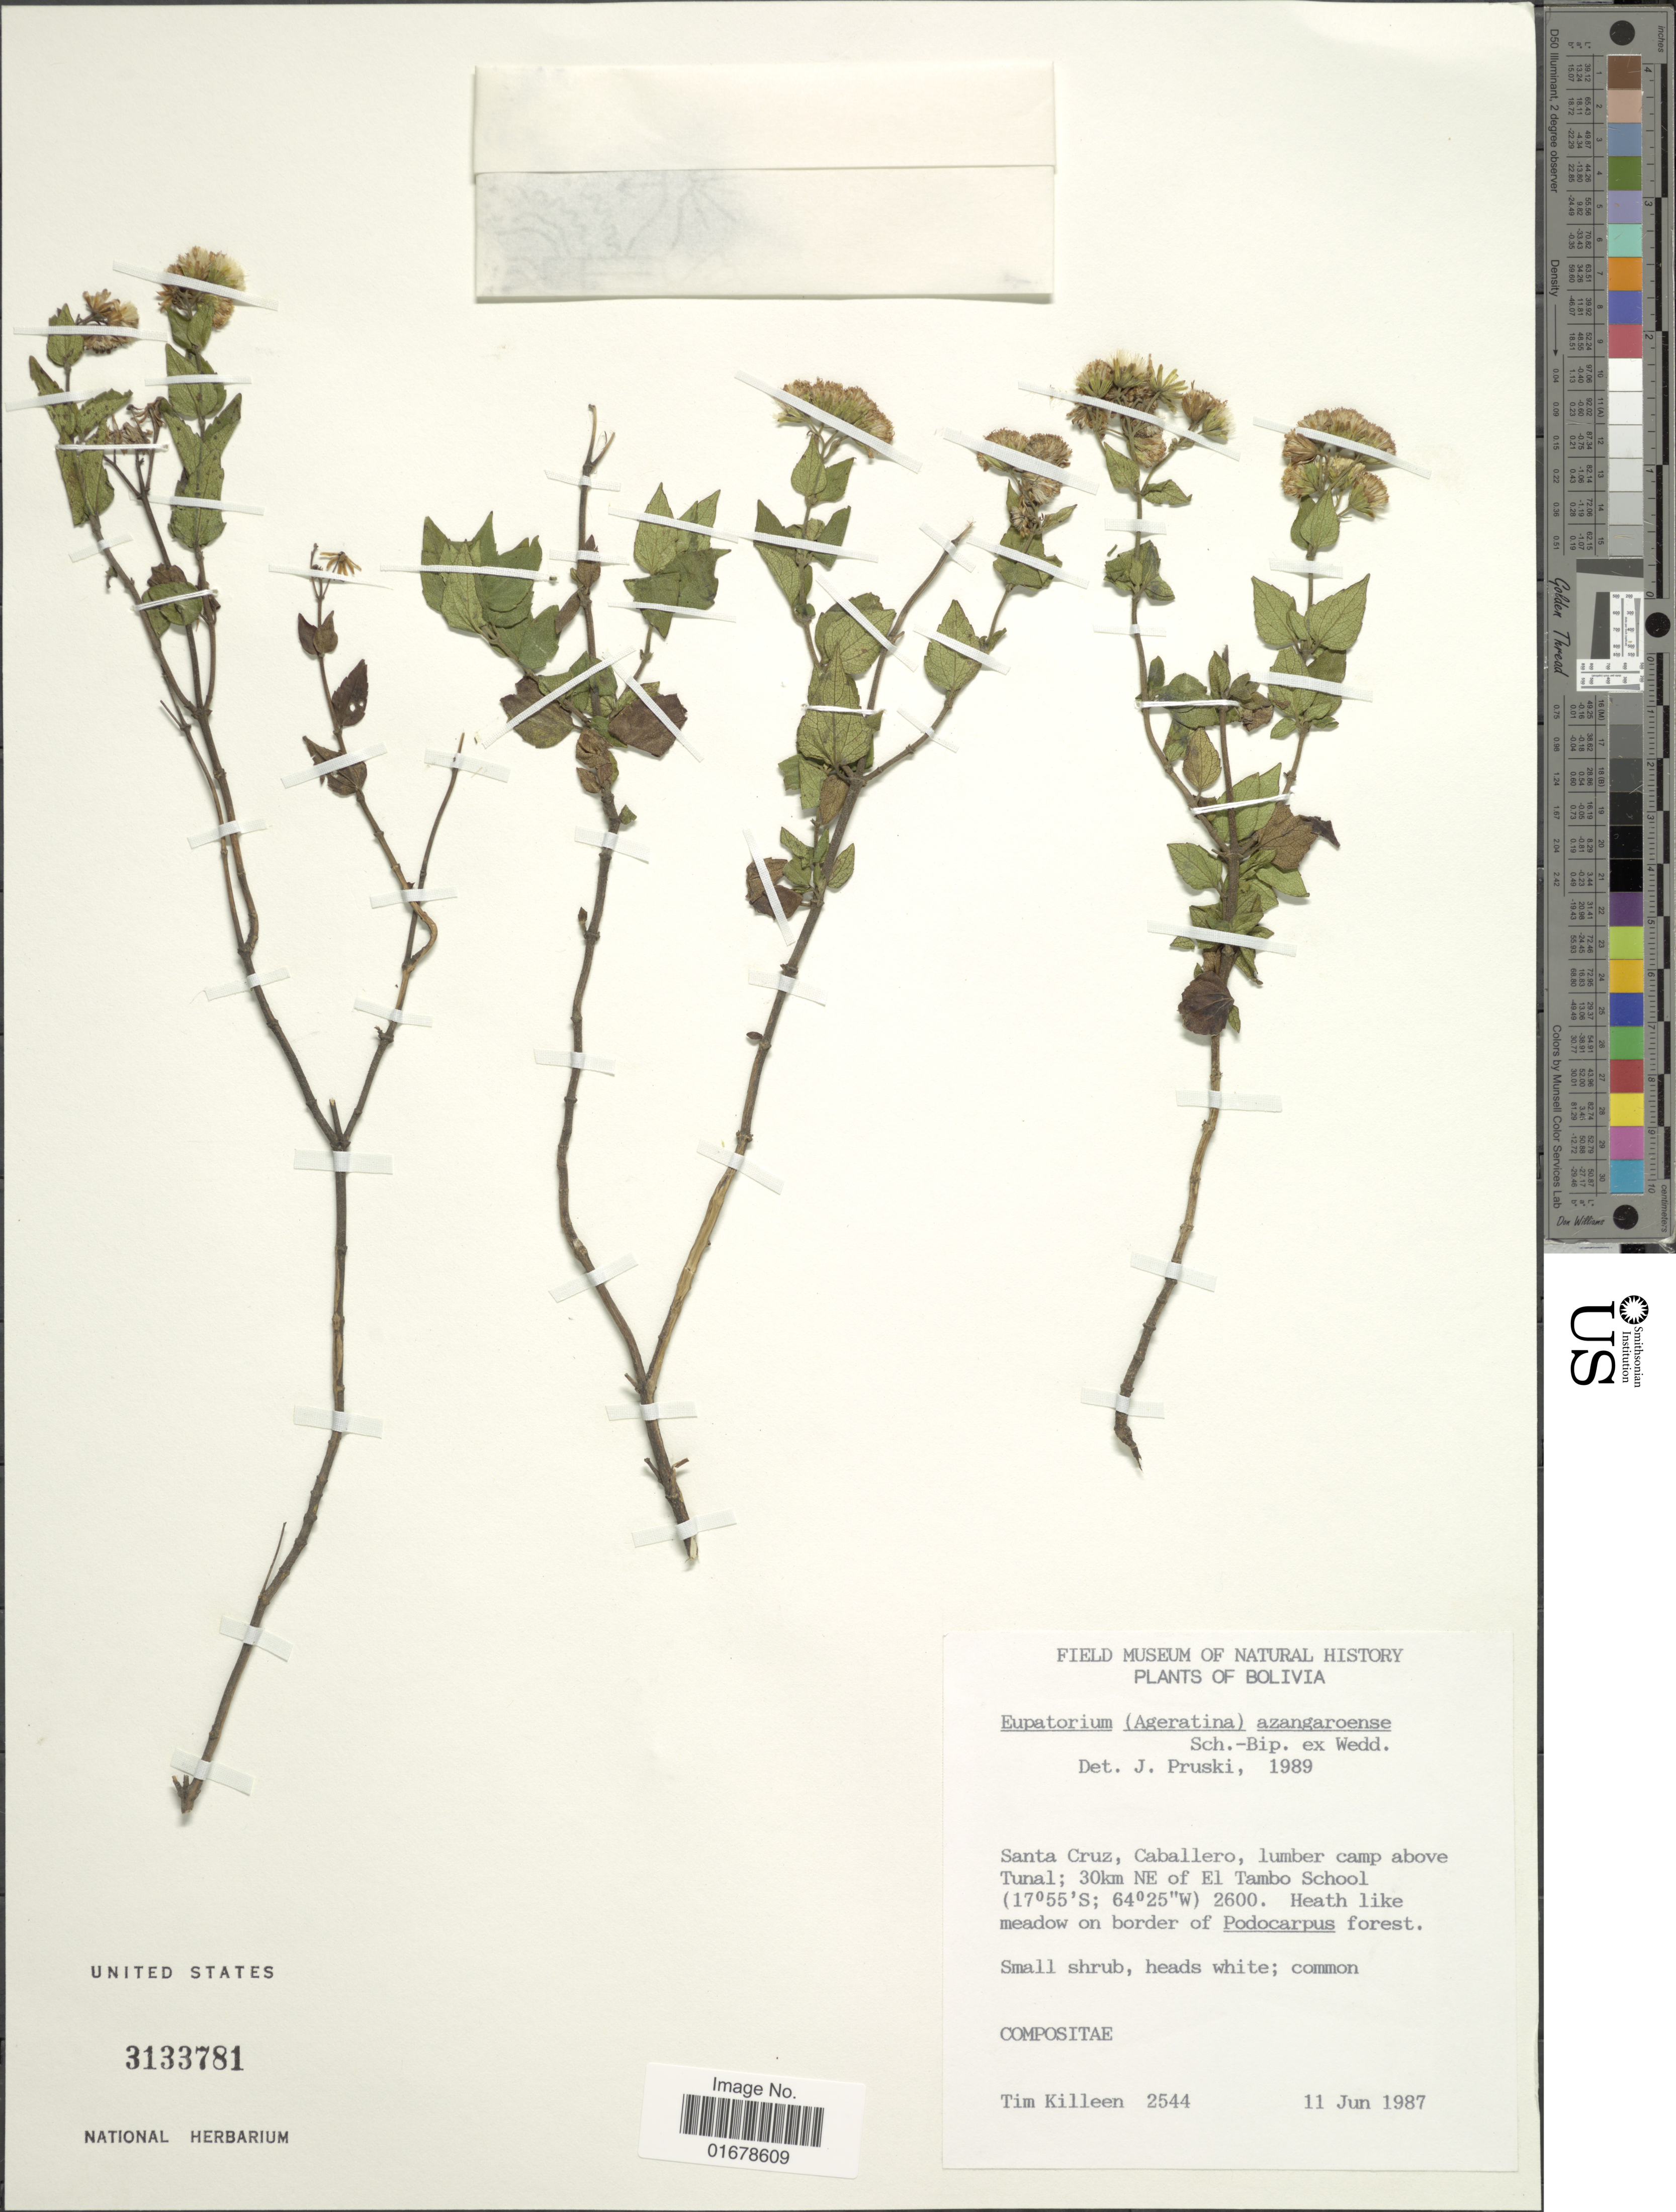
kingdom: Plantae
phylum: Tracheophyta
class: Magnoliopsida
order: Asterales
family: Asteraceae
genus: Ageratina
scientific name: Ageratina azangaroensis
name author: (Sch. Bip. ex Wedd.) R.M. King & H. Rob.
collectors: T. J. Killeen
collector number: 2544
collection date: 1987-06-11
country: Bolivia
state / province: Santa Cruz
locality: Santa Cruz, Caballero, lumber camp above Tunal; 30 km NE of El Tambo School, Heath like meadow on border of Podocarpus forest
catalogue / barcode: US 3133781